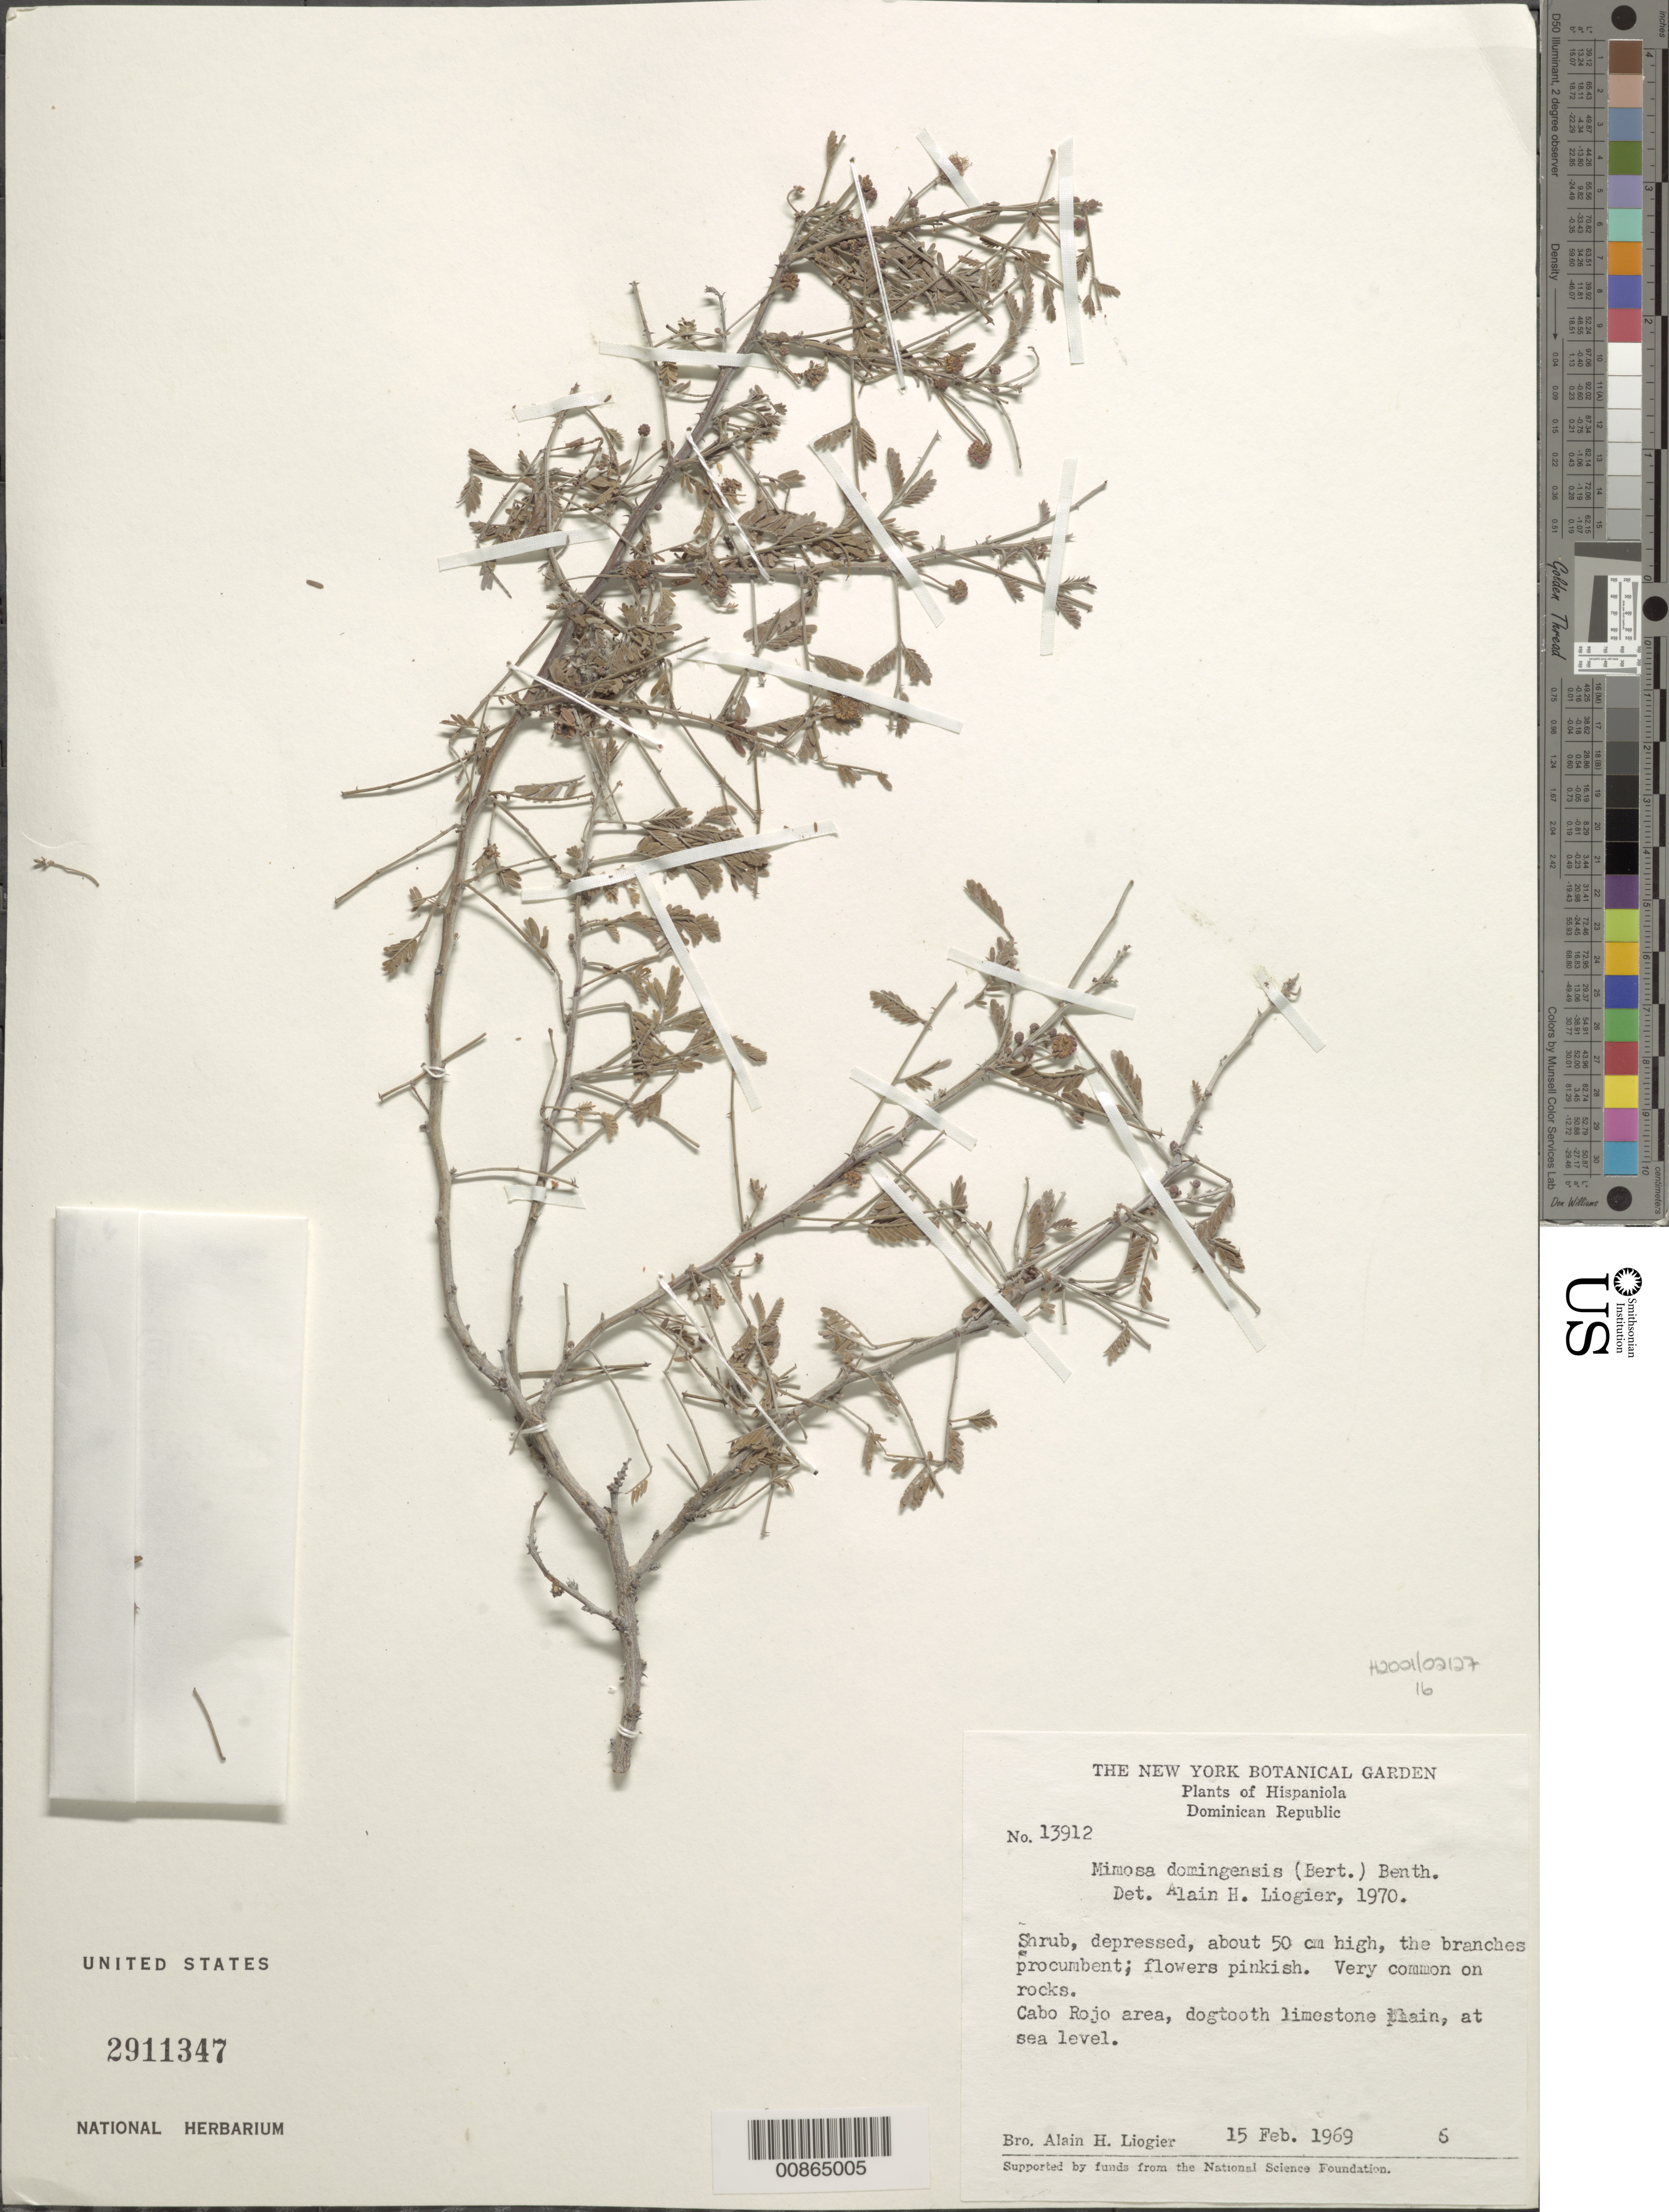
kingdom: Plantae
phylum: Tracheophyta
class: Magnoliopsida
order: Fabales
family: Fabaceae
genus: Mimosa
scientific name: Mimosa domingensis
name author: (DC.) Benth.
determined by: Liogier, Alain H.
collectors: A. H. Liogier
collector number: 13912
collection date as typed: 15 Feb 1969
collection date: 1969-02-15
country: Dominican Republic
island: Hispaniola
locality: Cabo Rojo.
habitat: Dogtooth limestone plain. Very common on rocks.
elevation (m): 0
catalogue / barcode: US 2911347